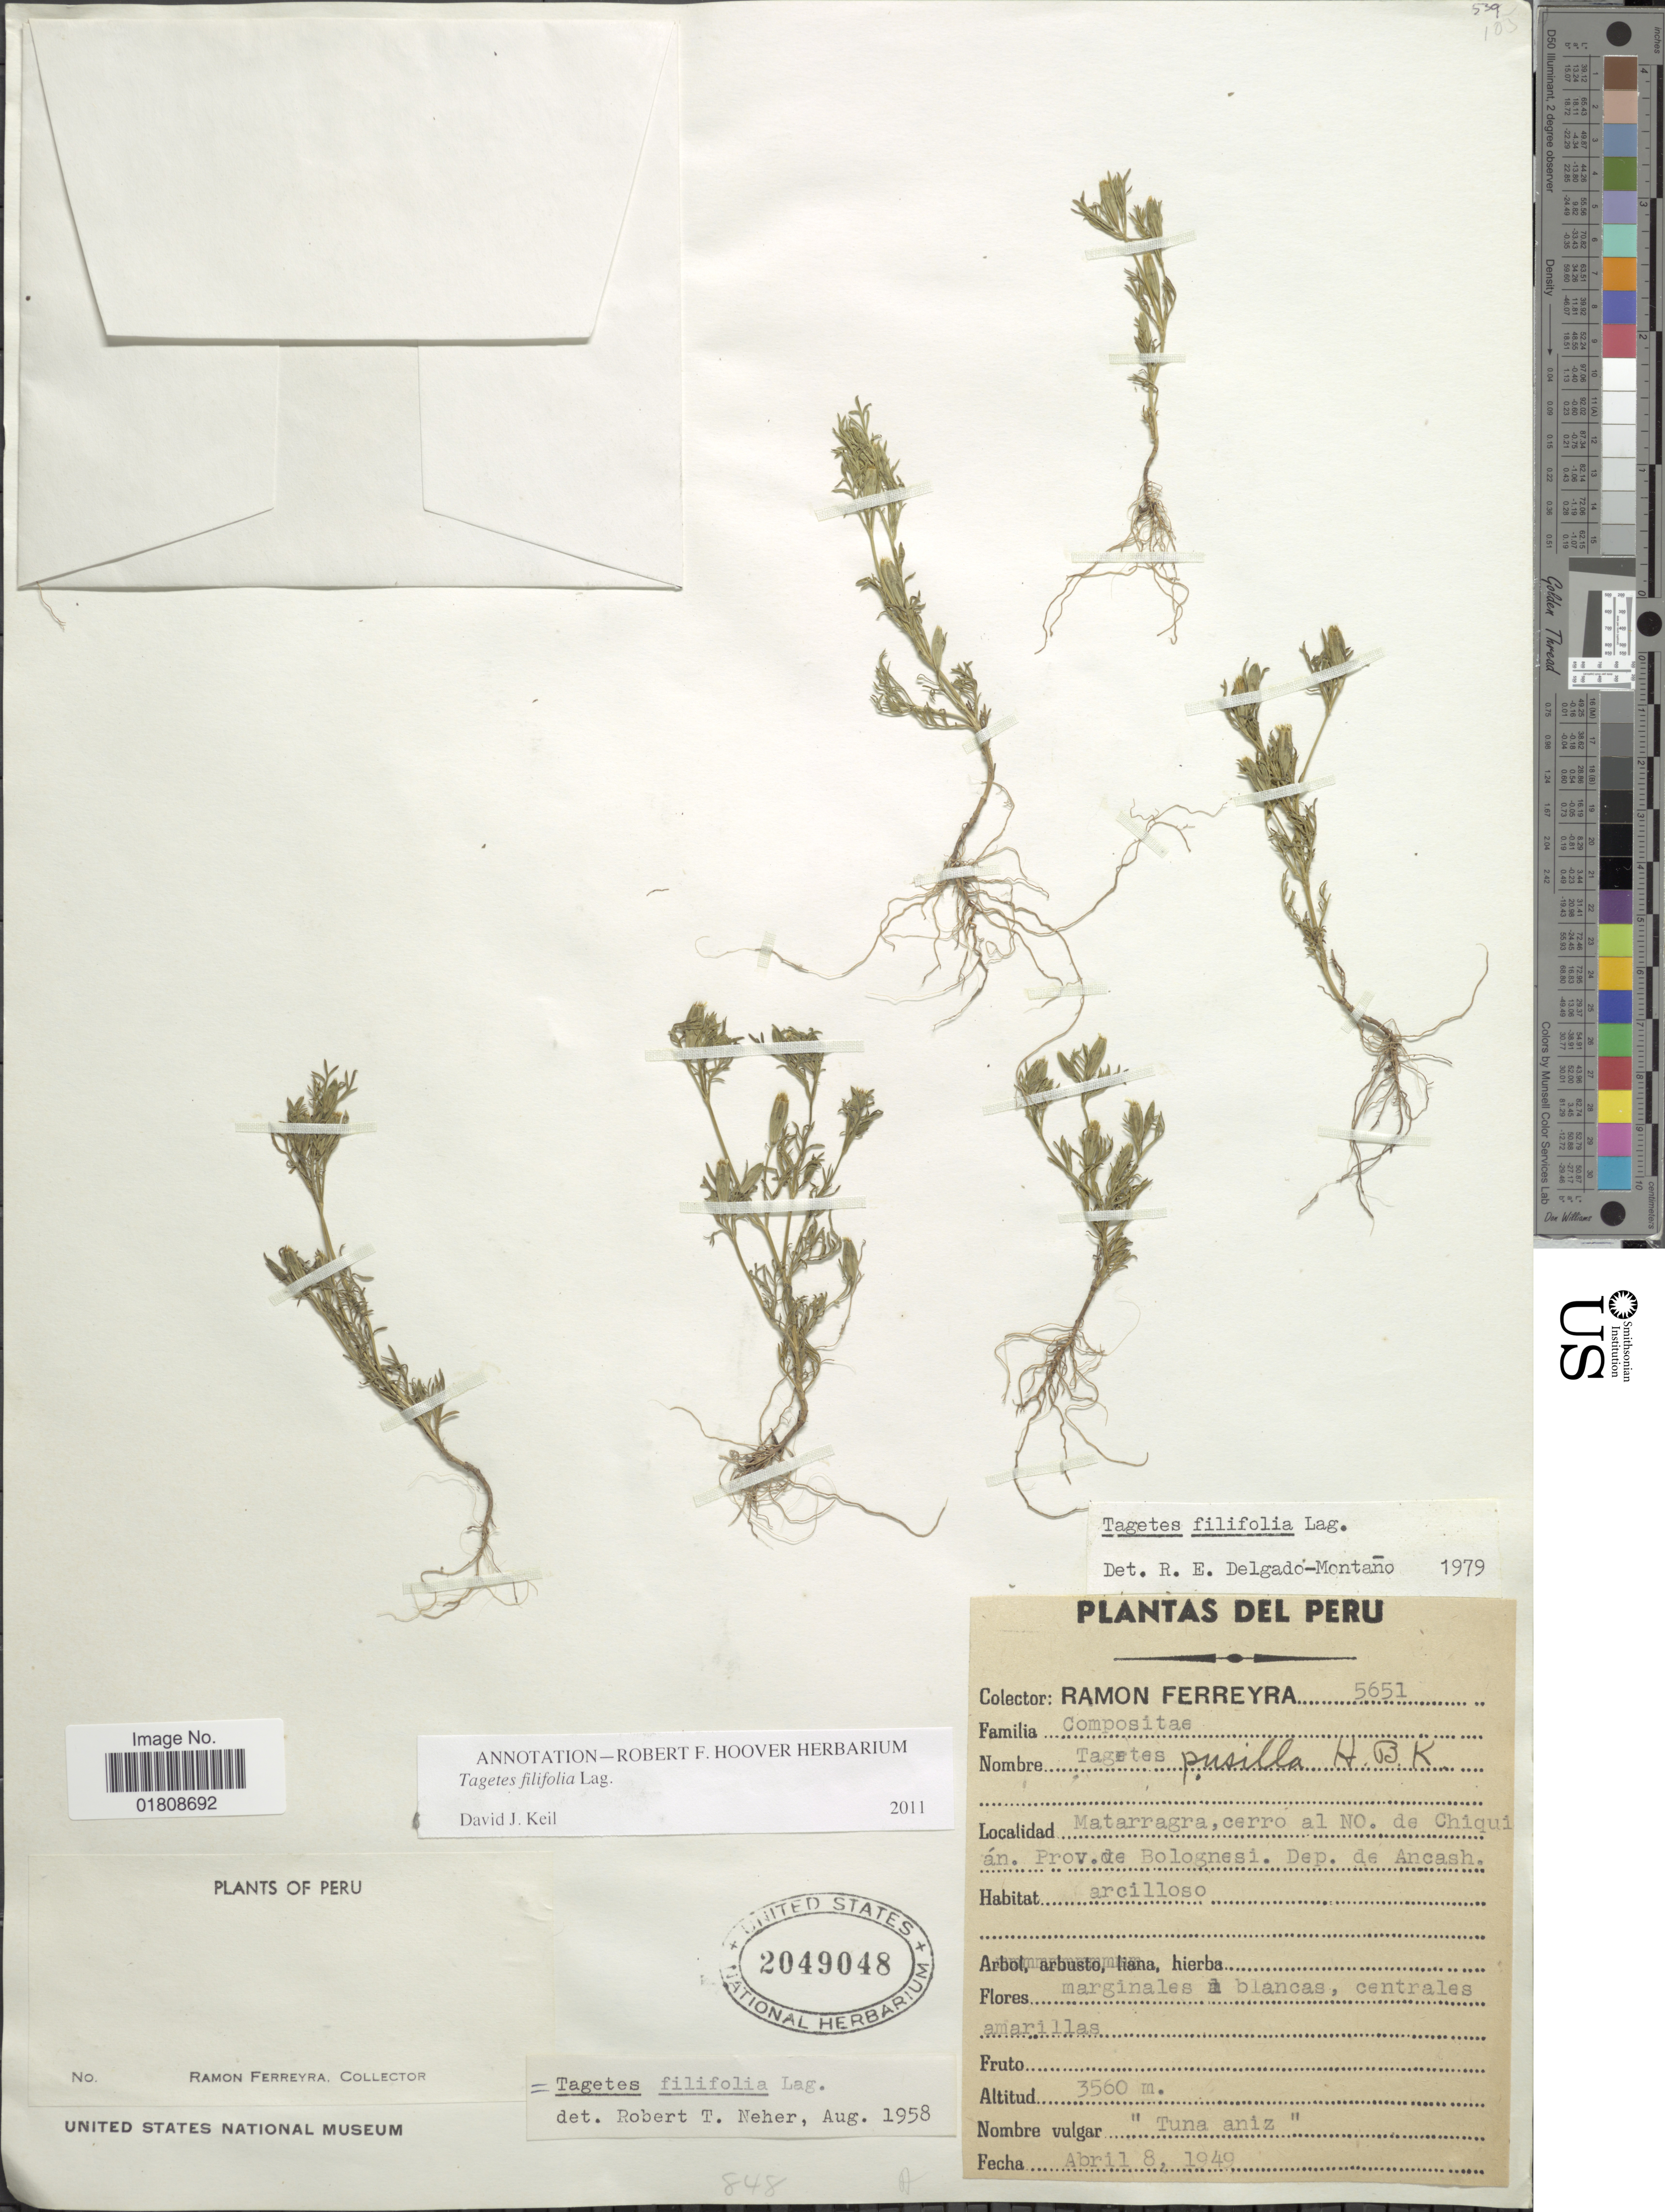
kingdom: Plantae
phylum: Tracheophyta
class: Magnoliopsida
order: Asterales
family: Asteraceae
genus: Tagetes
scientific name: Tagetes filifolia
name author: Lag.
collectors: R. A. Ferreyra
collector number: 5651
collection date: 1949-04-08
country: Peru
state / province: Ancash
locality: Matarragra, cerro al NO de Chiquian, Prov. de Bolognesi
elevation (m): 3560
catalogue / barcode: US 2049048